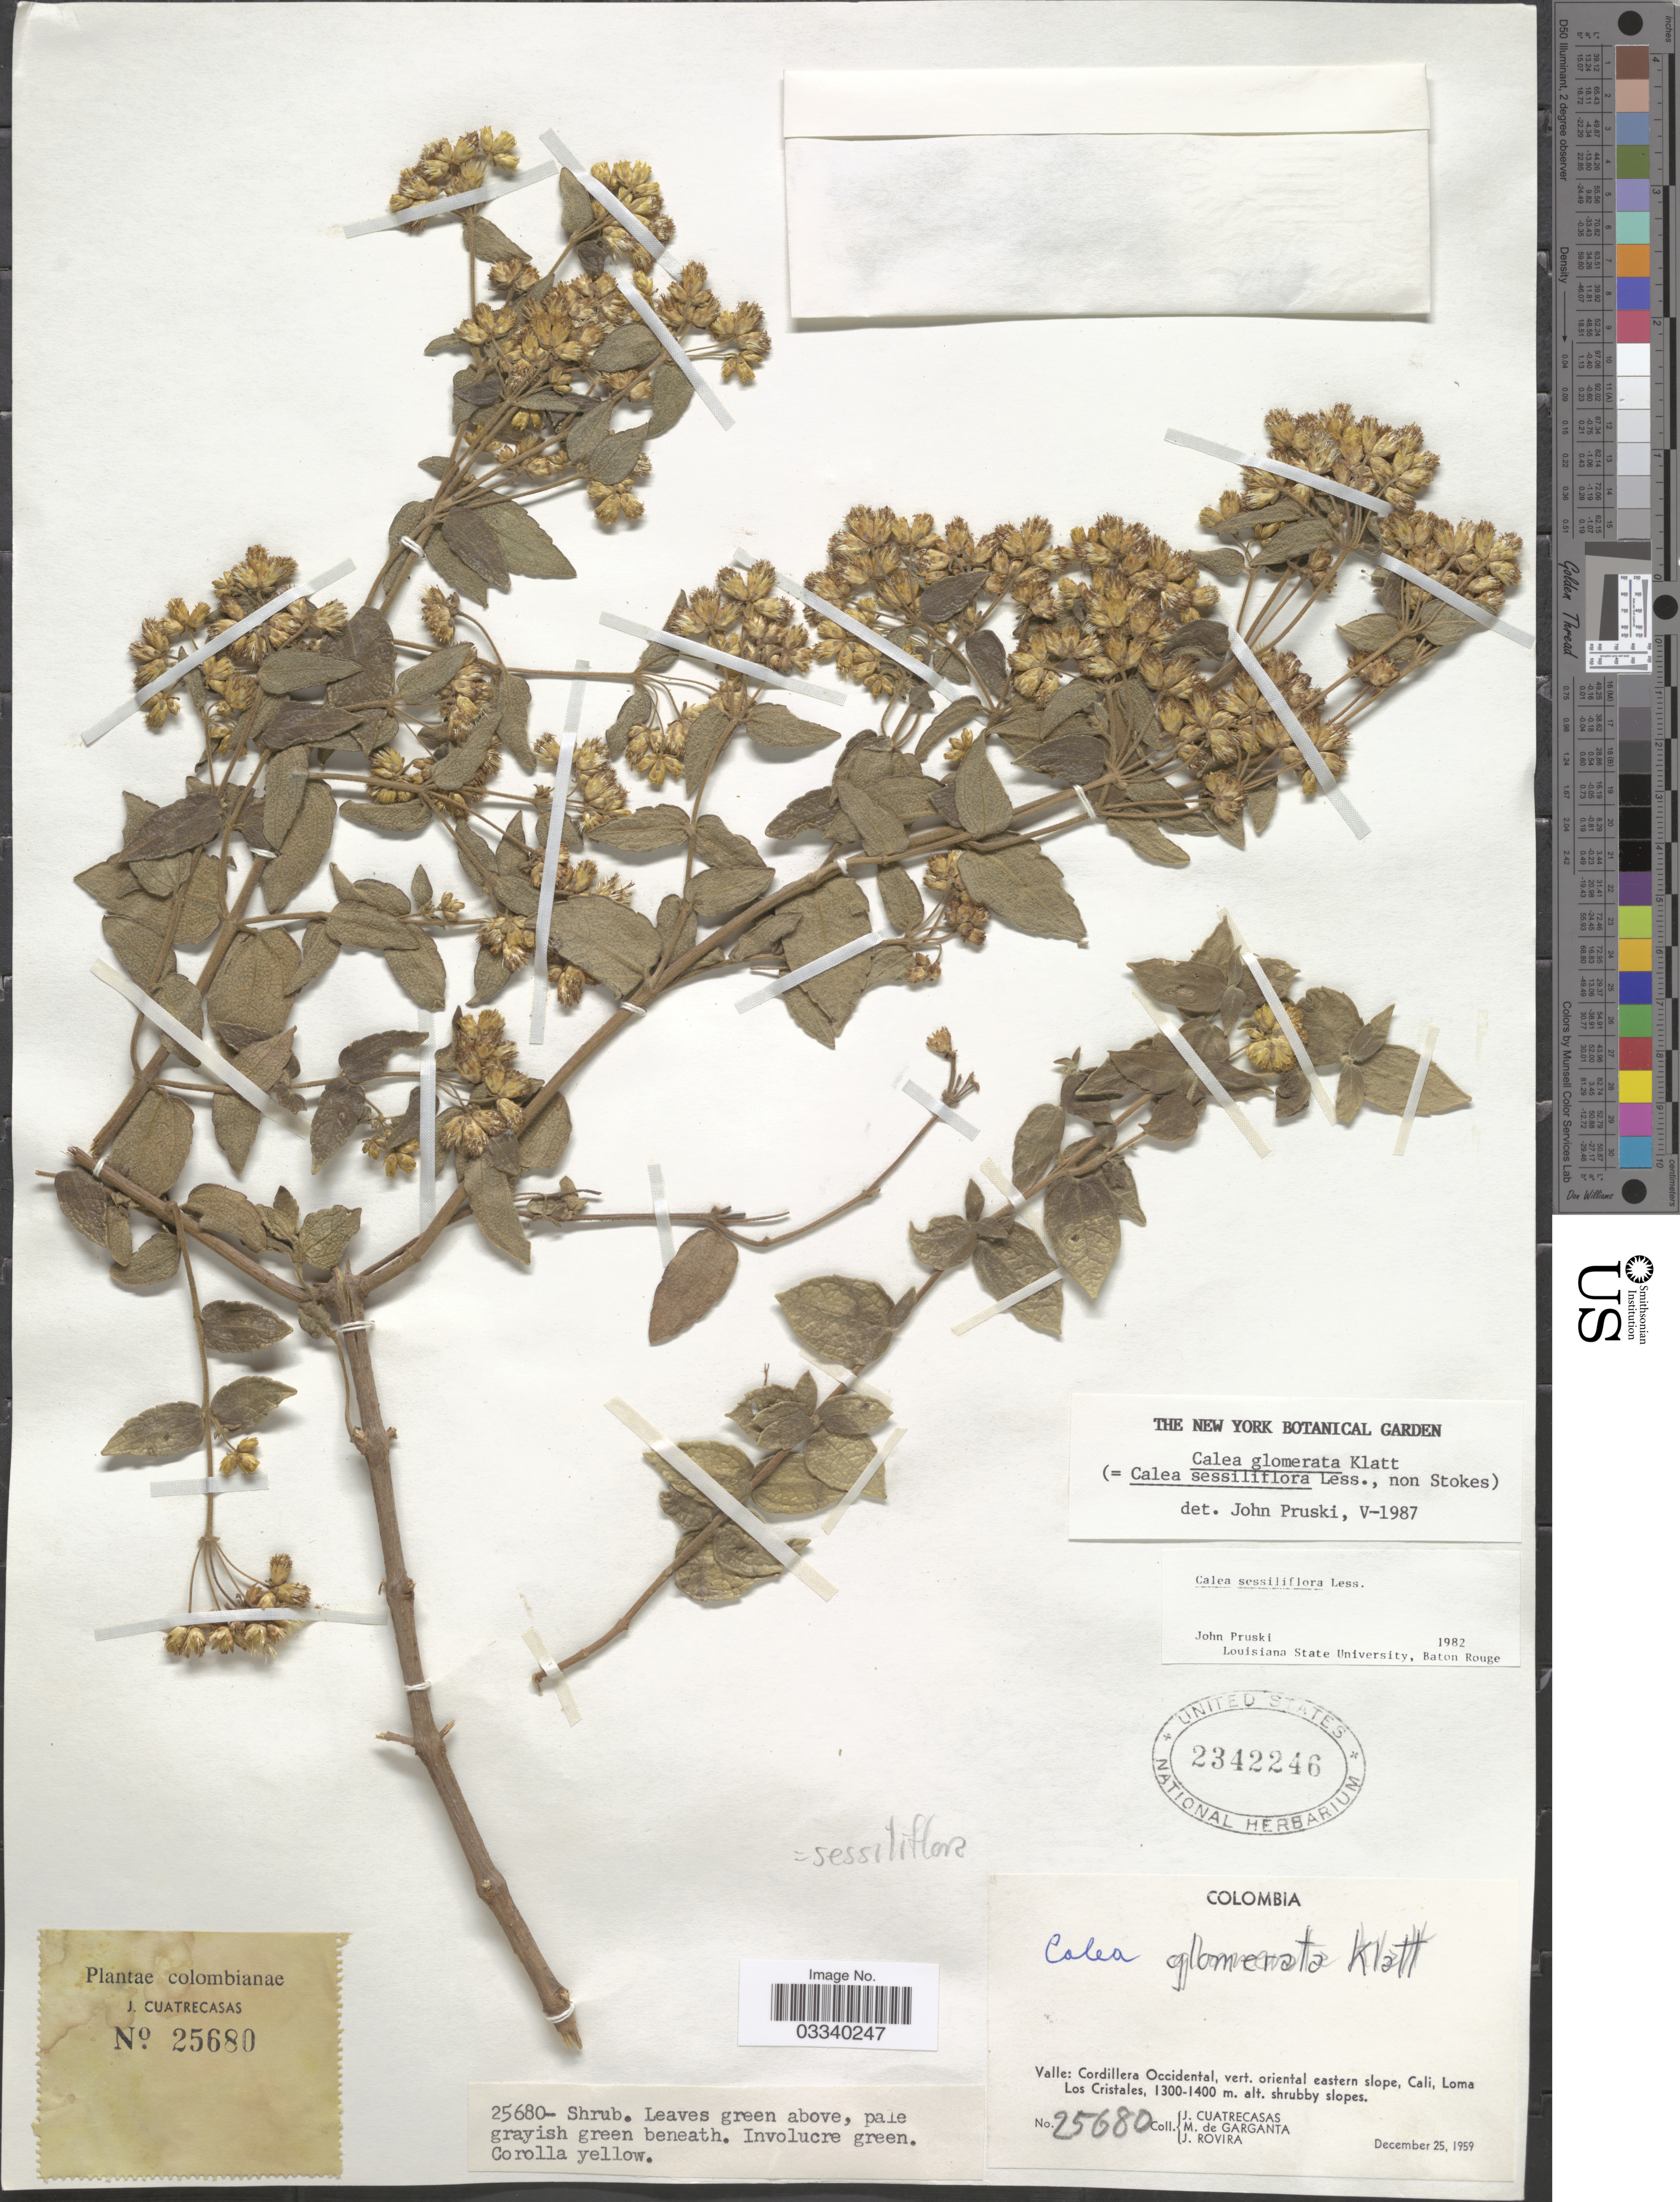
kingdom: Plantae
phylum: Tracheophyta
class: Magnoliopsida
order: Asterales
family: Asteraceae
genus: Calea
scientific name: Calea sessiliflora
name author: Less.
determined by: Pruski, J. F.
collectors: J. Cuatrecasas, M. Garganta & J. Rovira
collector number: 25680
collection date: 1959-12-25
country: Colombia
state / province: Valle del Cauca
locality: Valle: Cordillera Occidental, vert. oriental eastern slope, Cali, Loma Los Cristales.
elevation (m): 1300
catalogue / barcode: US 2342246